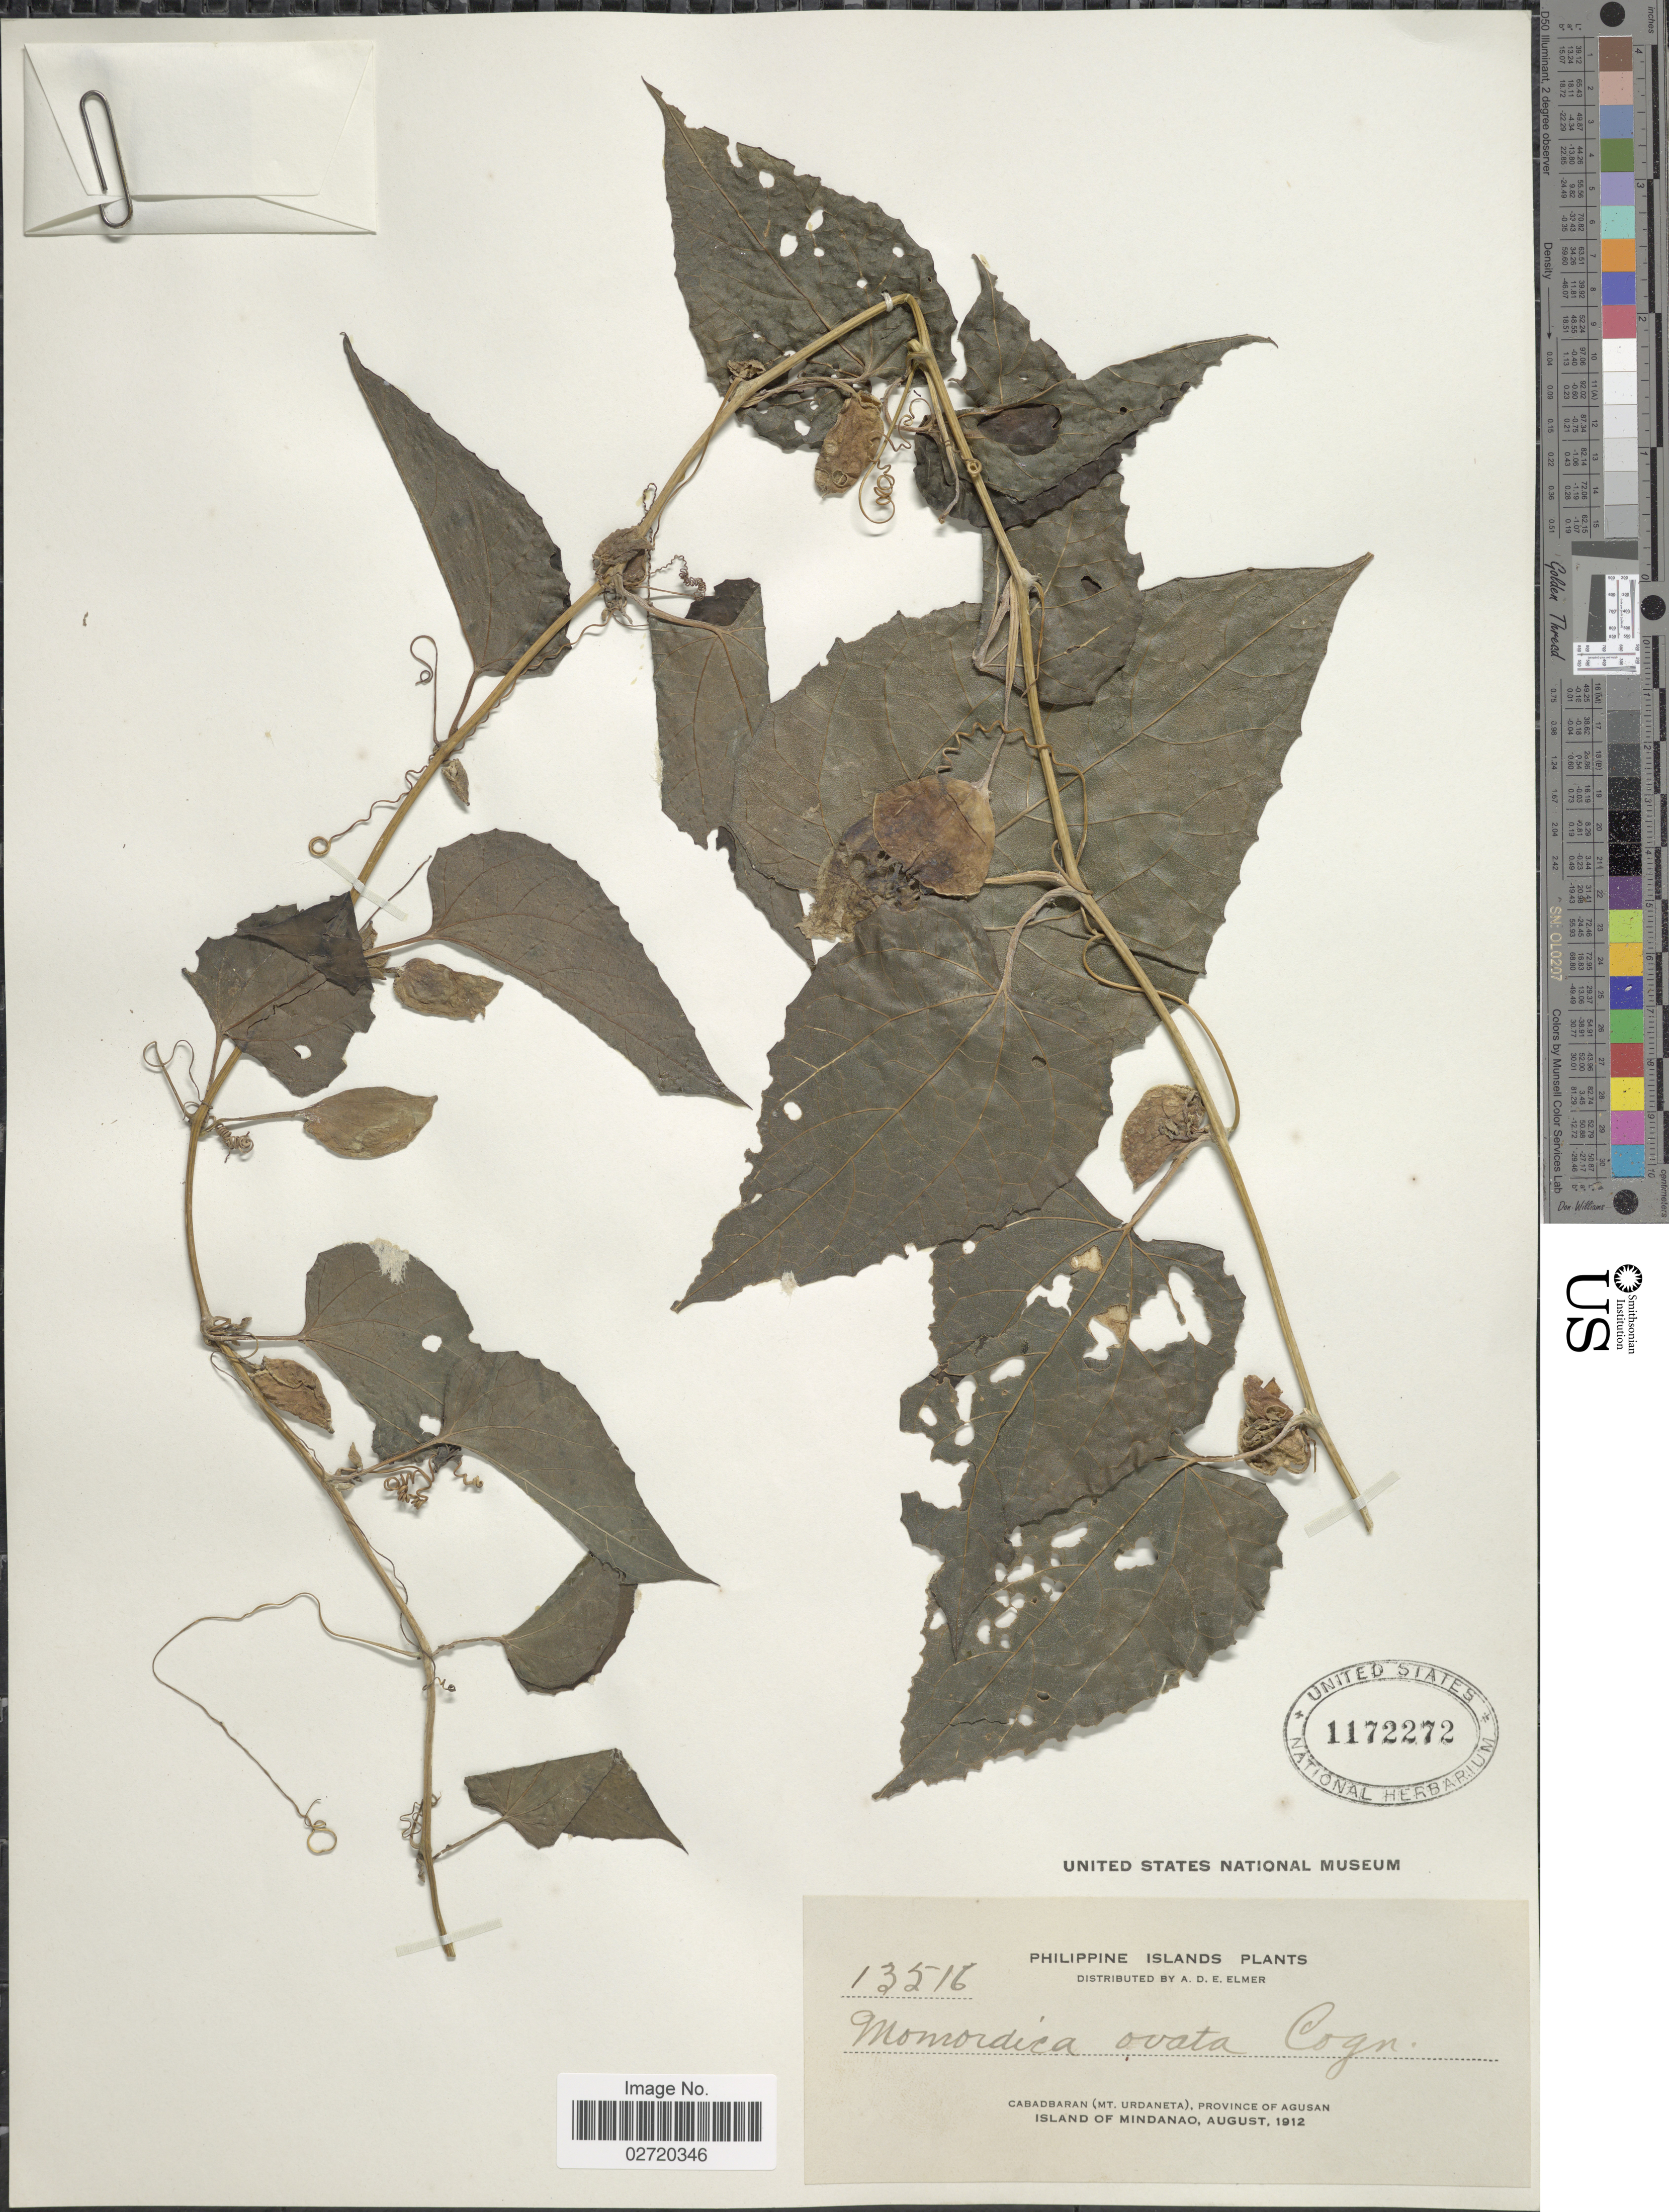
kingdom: Plantae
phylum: Tracheophyta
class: Magnoliopsida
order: Cucurbitales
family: Cucurbitaceae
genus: Momordica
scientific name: Momordica ovata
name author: Cogn.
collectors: A. D. E. Elmer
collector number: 13516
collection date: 1912-08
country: Philippines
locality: Cabadbaran (Mt. Urdaneta) Province of Agusan, Island of Mindanao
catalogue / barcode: US 1172272